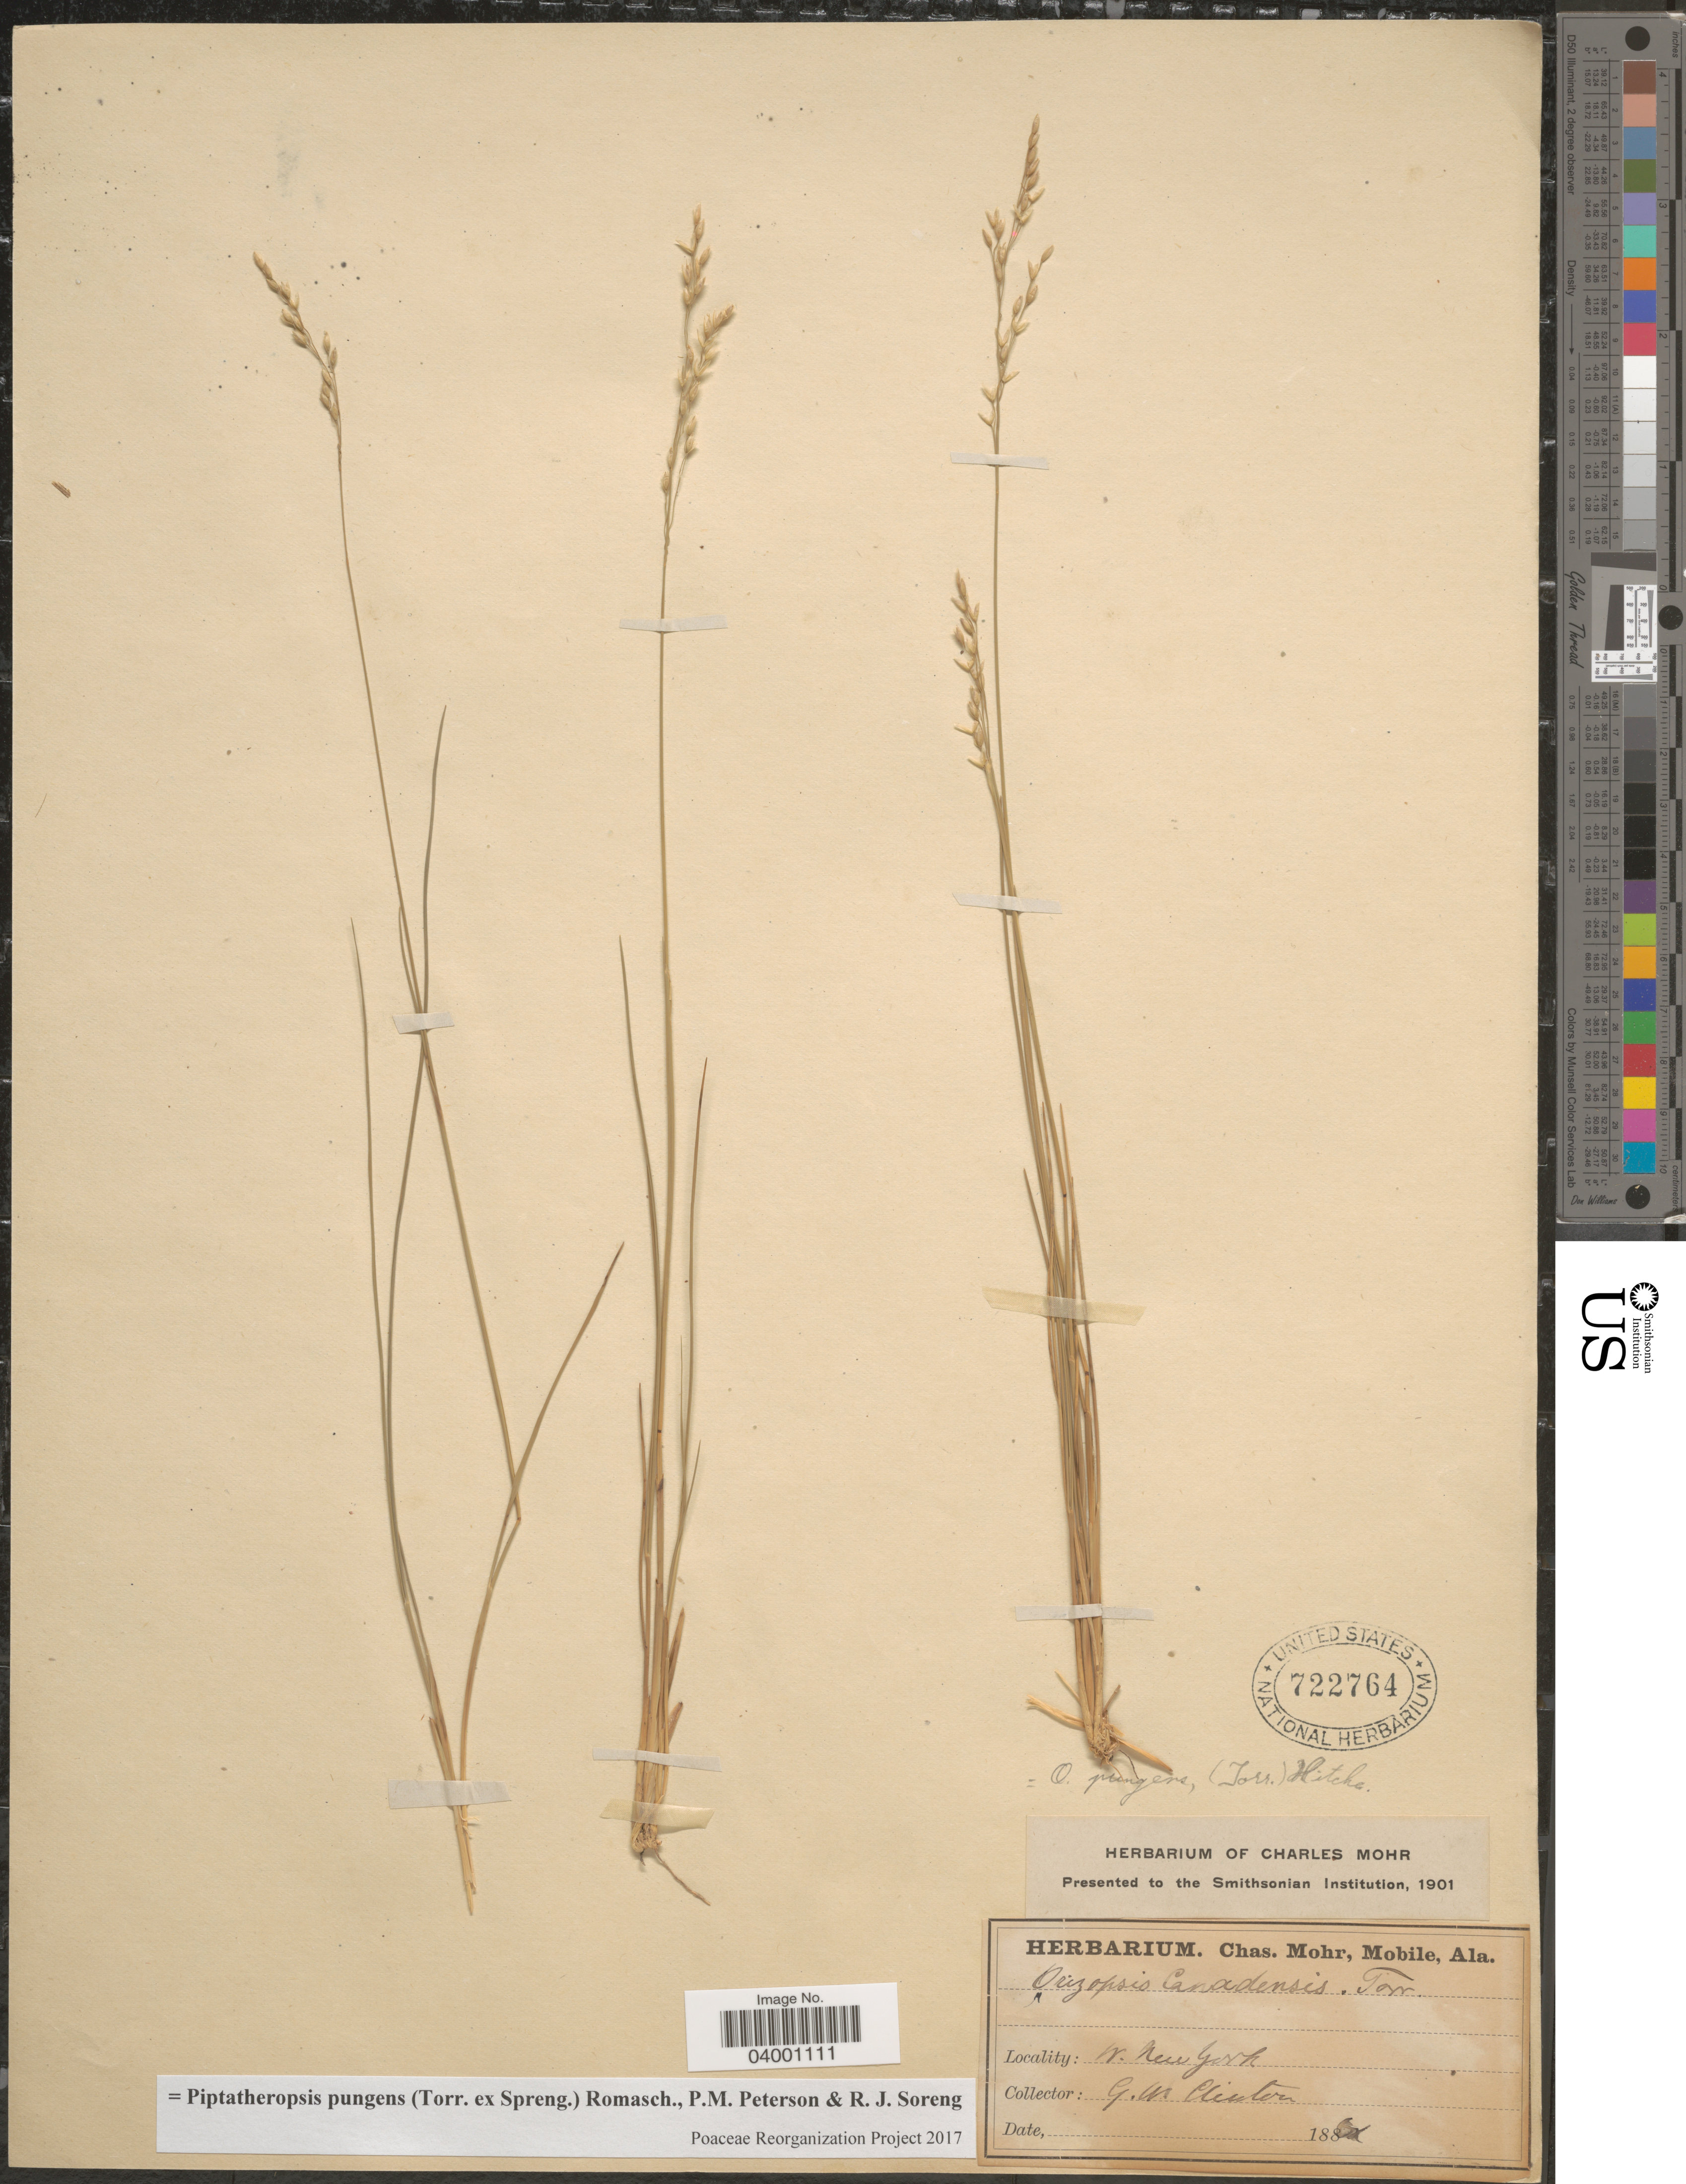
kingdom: Plantae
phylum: Tracheophyta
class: Liliopsida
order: Poales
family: Poaceae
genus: Piptatheropsis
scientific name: Piptatheropsis pungens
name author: (Torr. ex Spreng.) Romasch. et al.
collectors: G. W. Clinton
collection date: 1884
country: United States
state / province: New York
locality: W. New York.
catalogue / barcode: US 722764